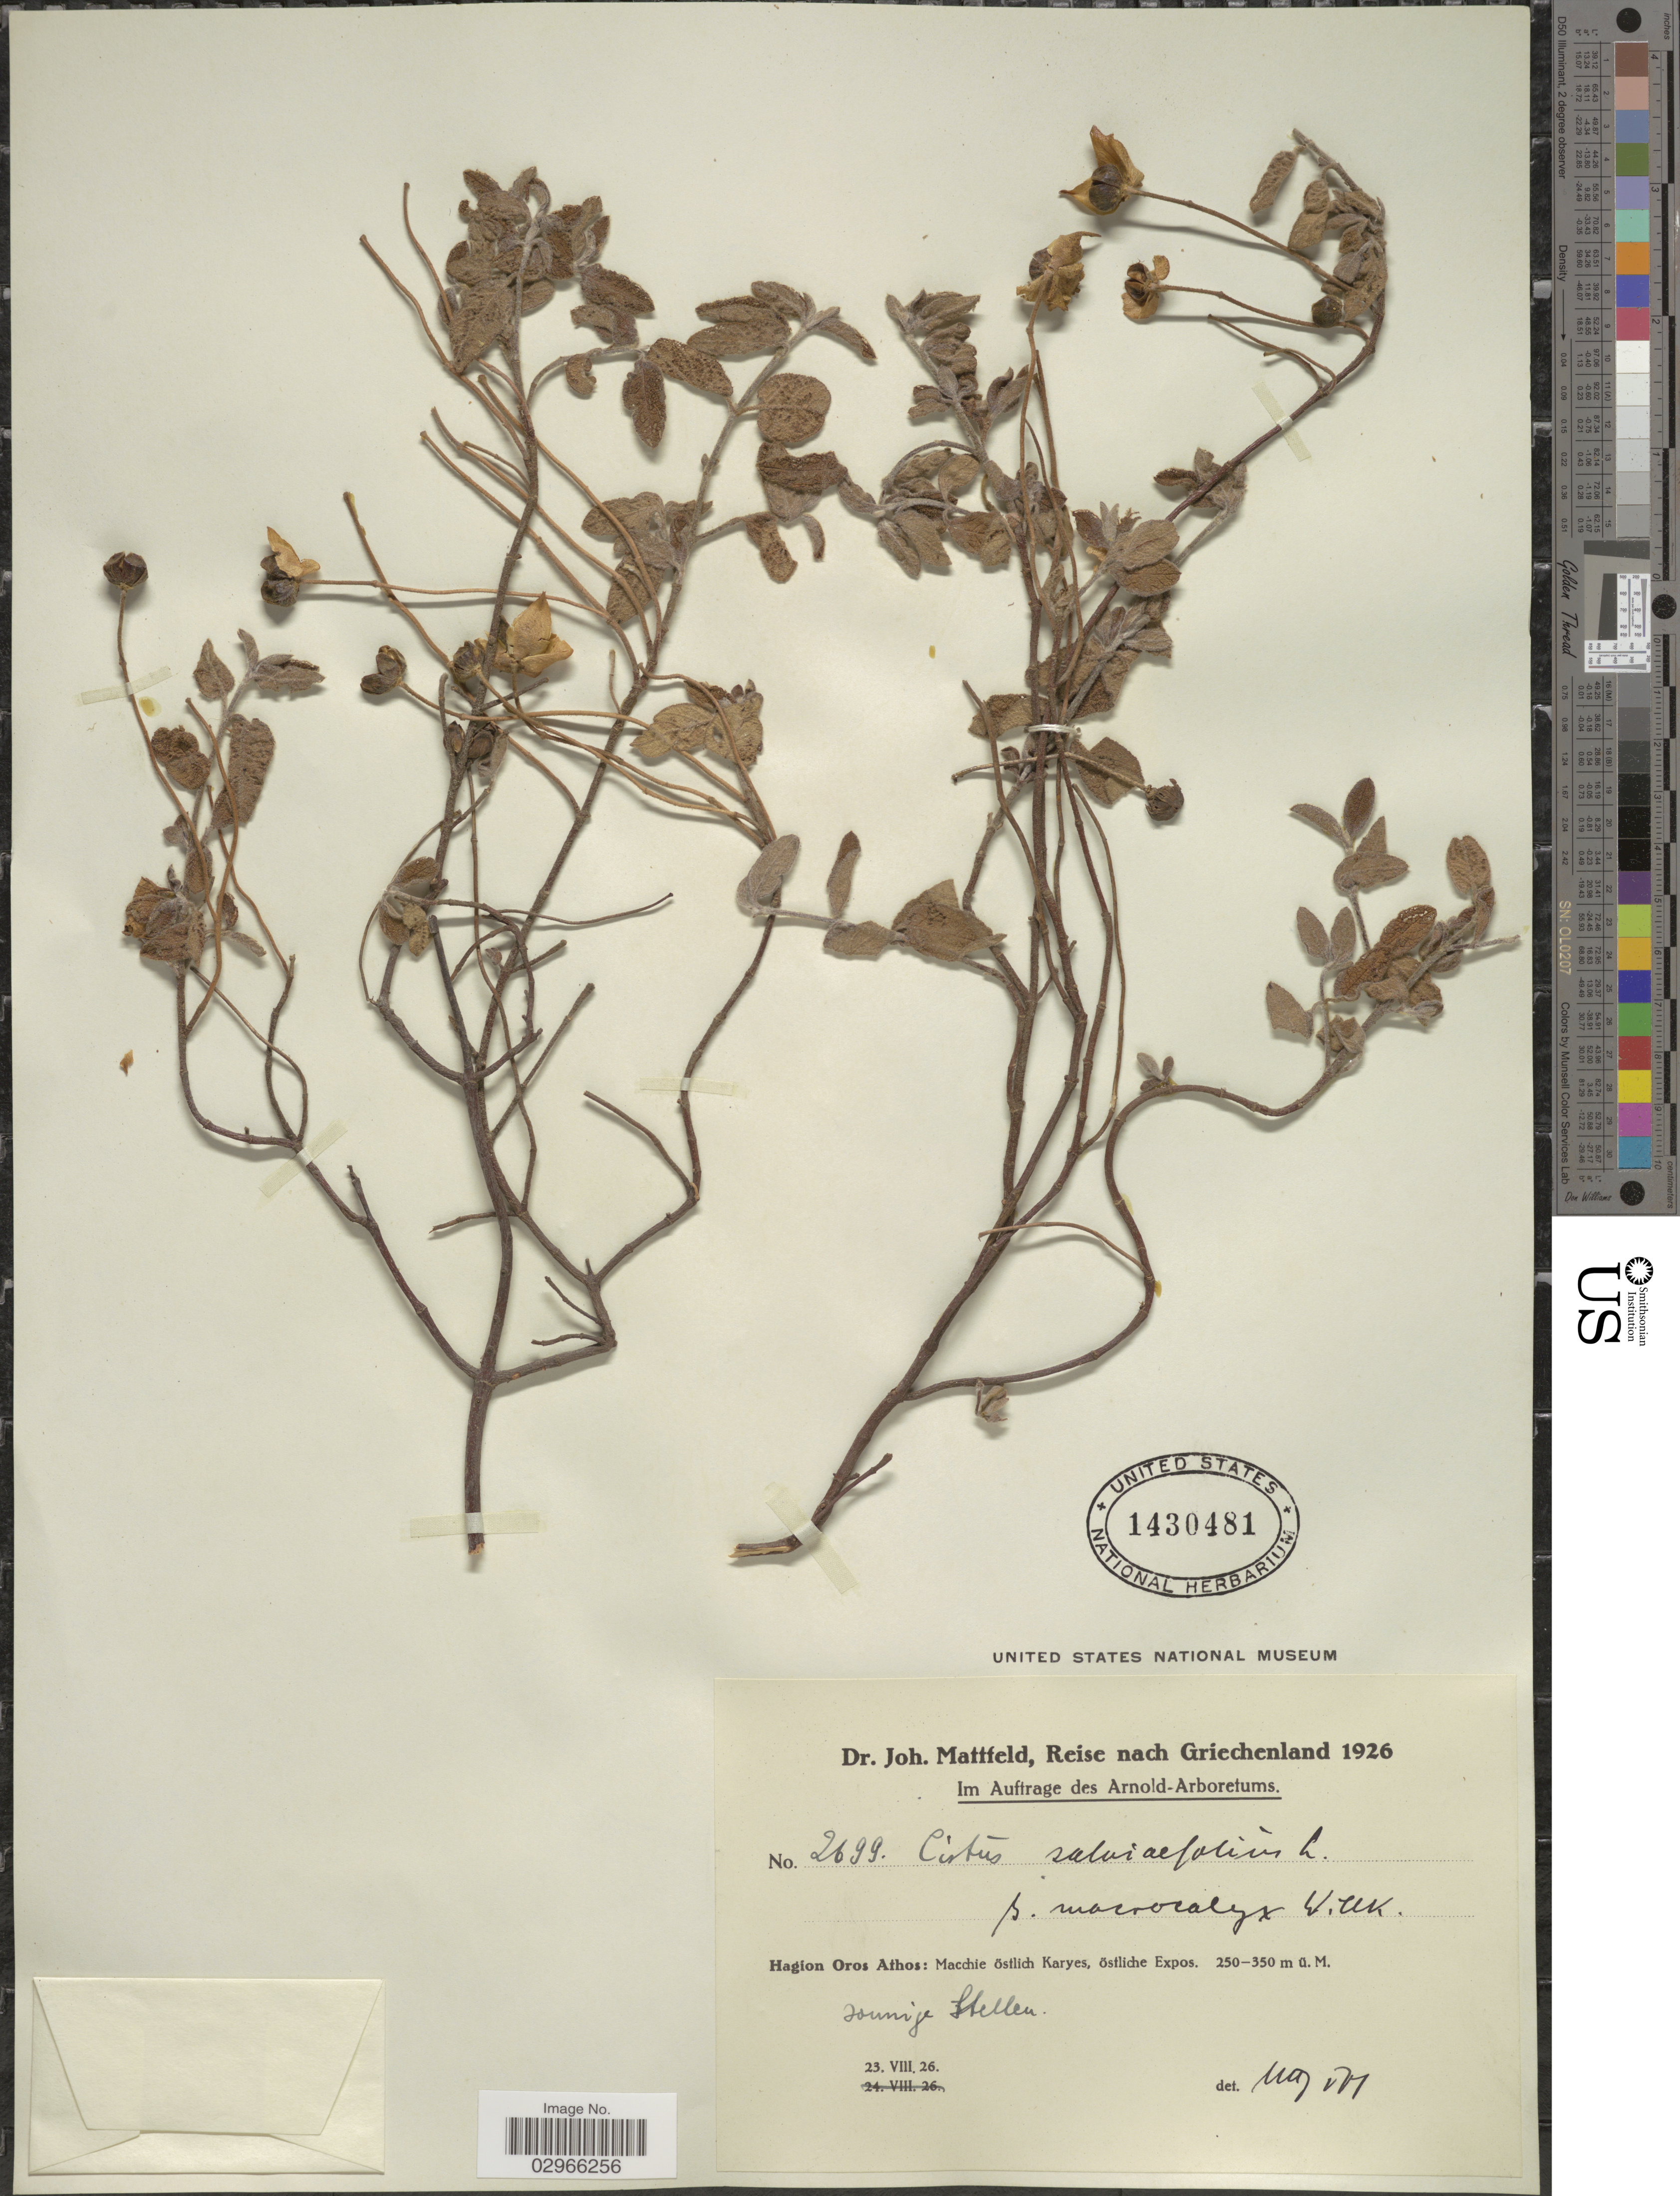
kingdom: Plantae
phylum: Tracheophyta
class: Magnoliopsida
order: Malvales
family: Cistaceae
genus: Cistus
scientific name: Cistus salviifolius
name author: L.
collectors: J. Mattfeld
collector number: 2699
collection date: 1926-08-23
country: Greece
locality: Hagion Oros Athos: Macchie Östlich Karyes, östliche Expos.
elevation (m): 250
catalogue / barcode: US 1430481